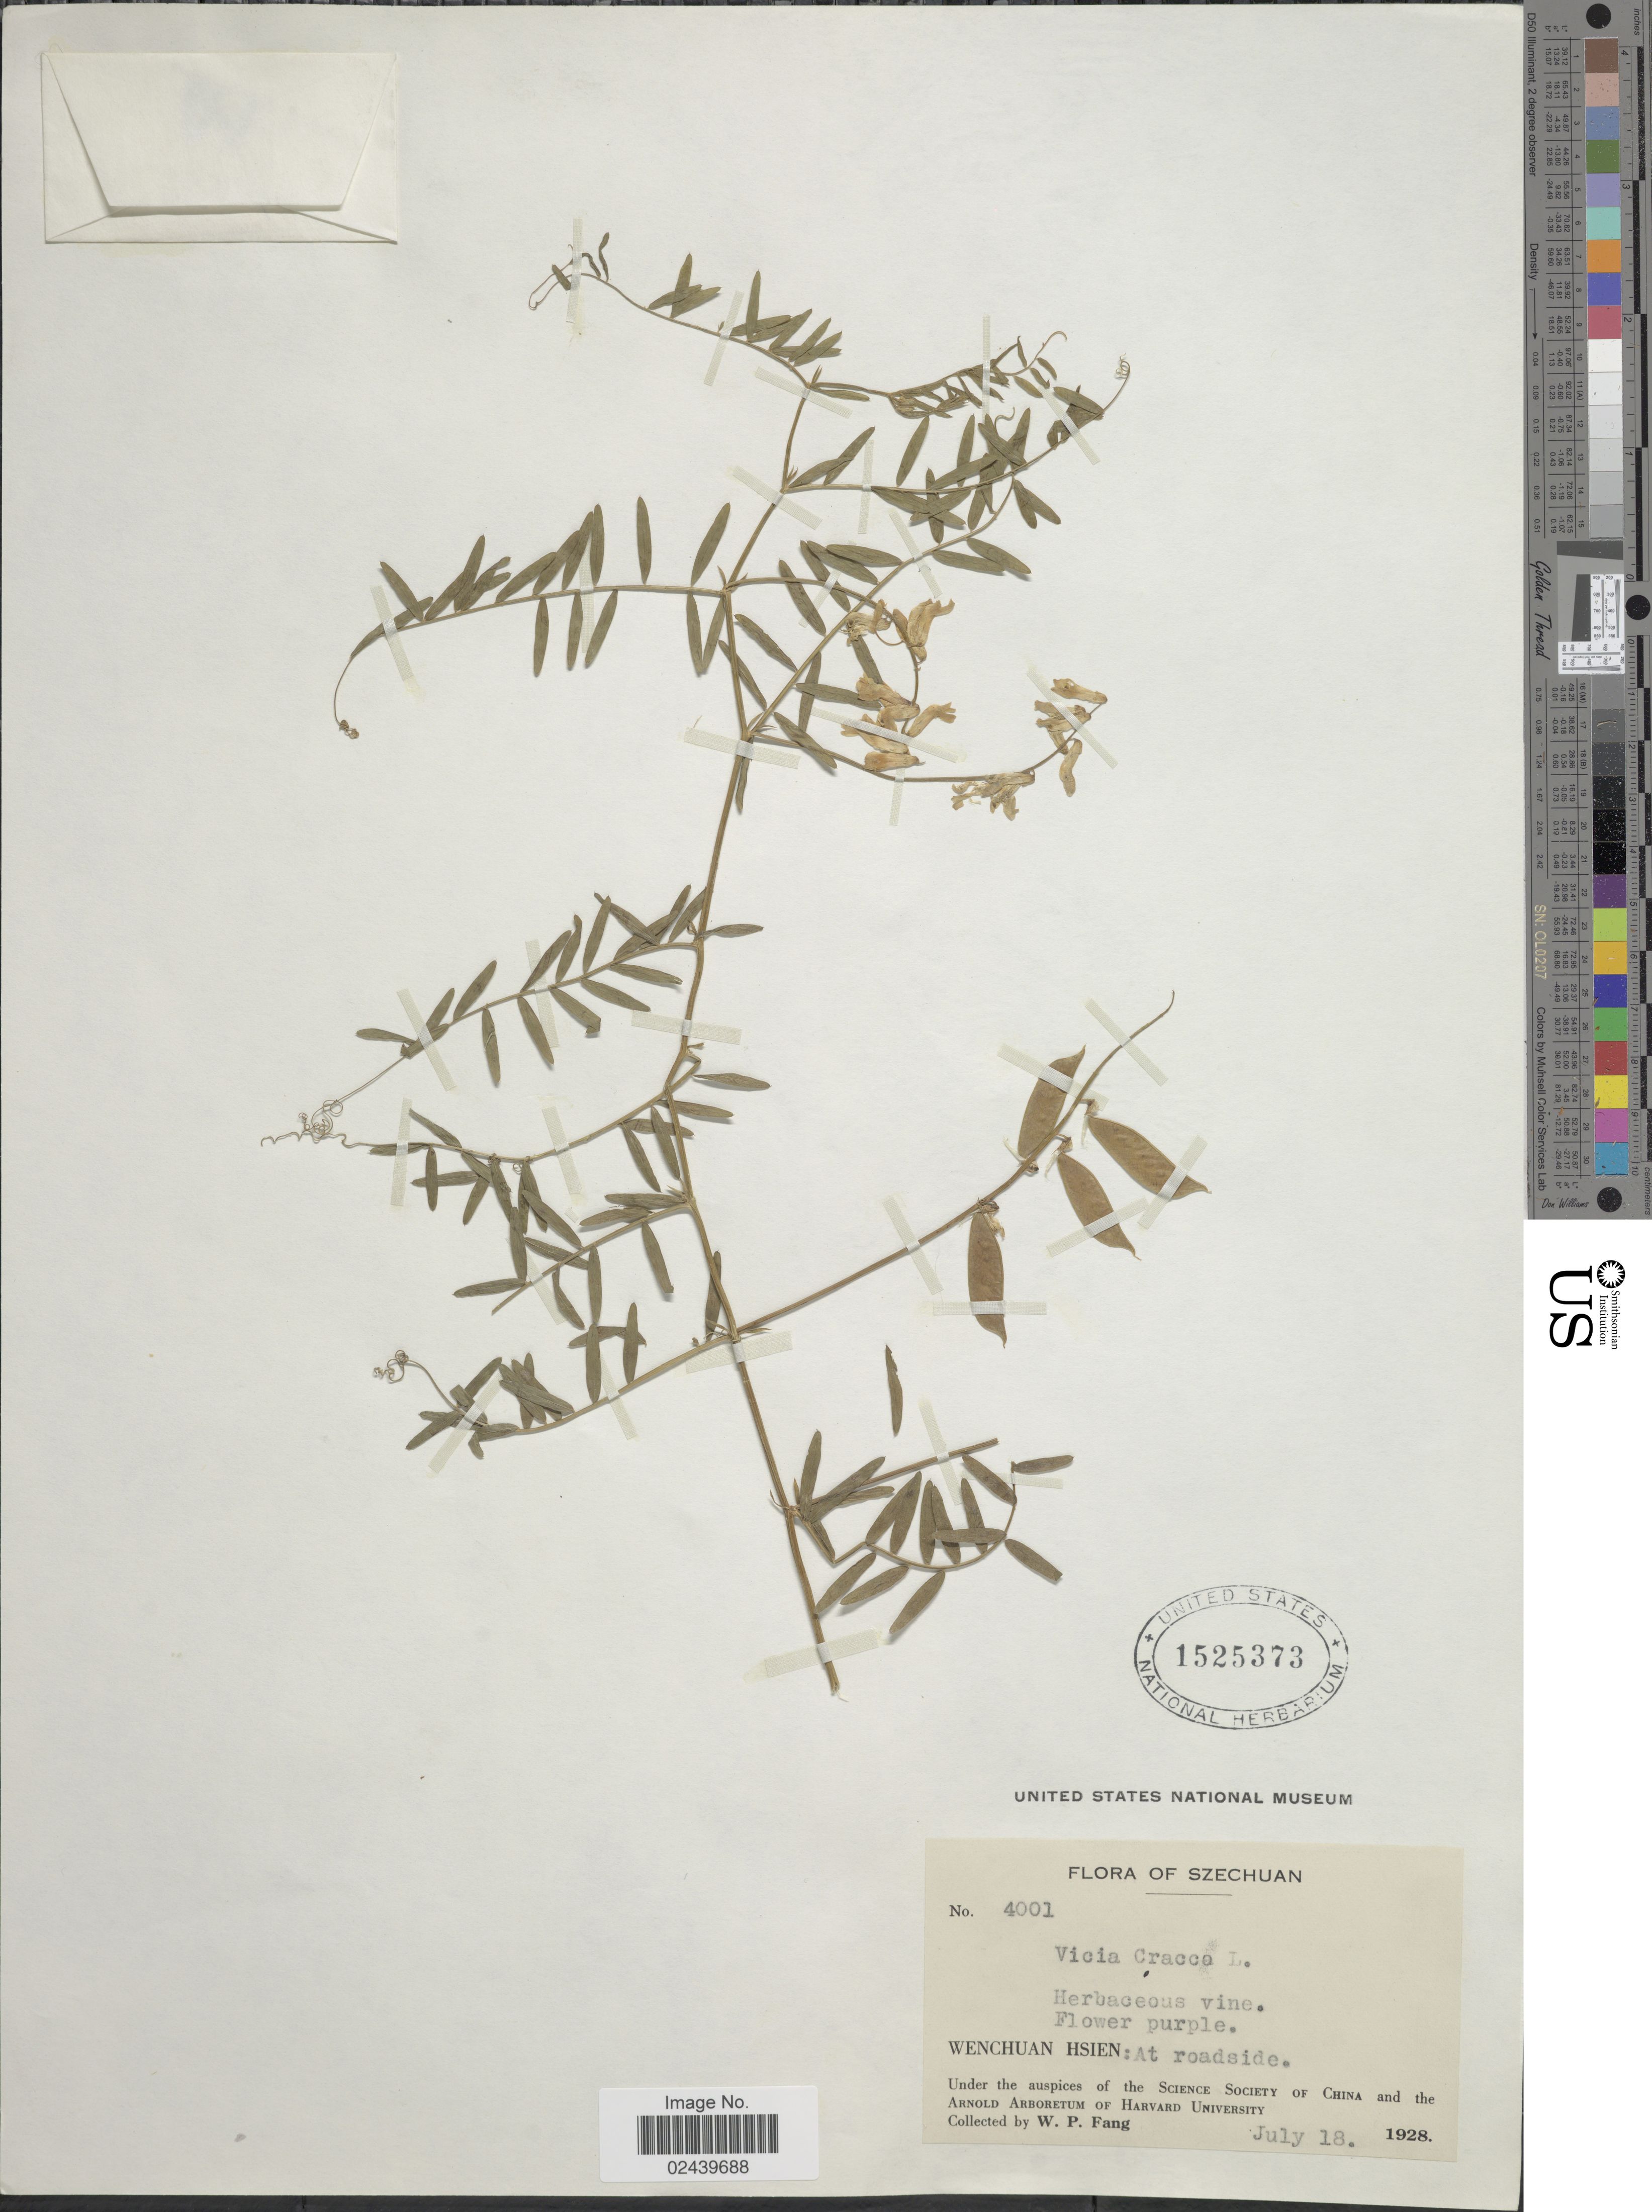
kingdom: Plantae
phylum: Tracheophyta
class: Magnoliopsida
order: Fabales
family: Fabaceae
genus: Vicia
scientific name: Vicia cracca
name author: L.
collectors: W. P. Fang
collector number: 4001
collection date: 1928-07-18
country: China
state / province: Sichuan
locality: Szechuan. Wenchuan Hsien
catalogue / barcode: US 1525373